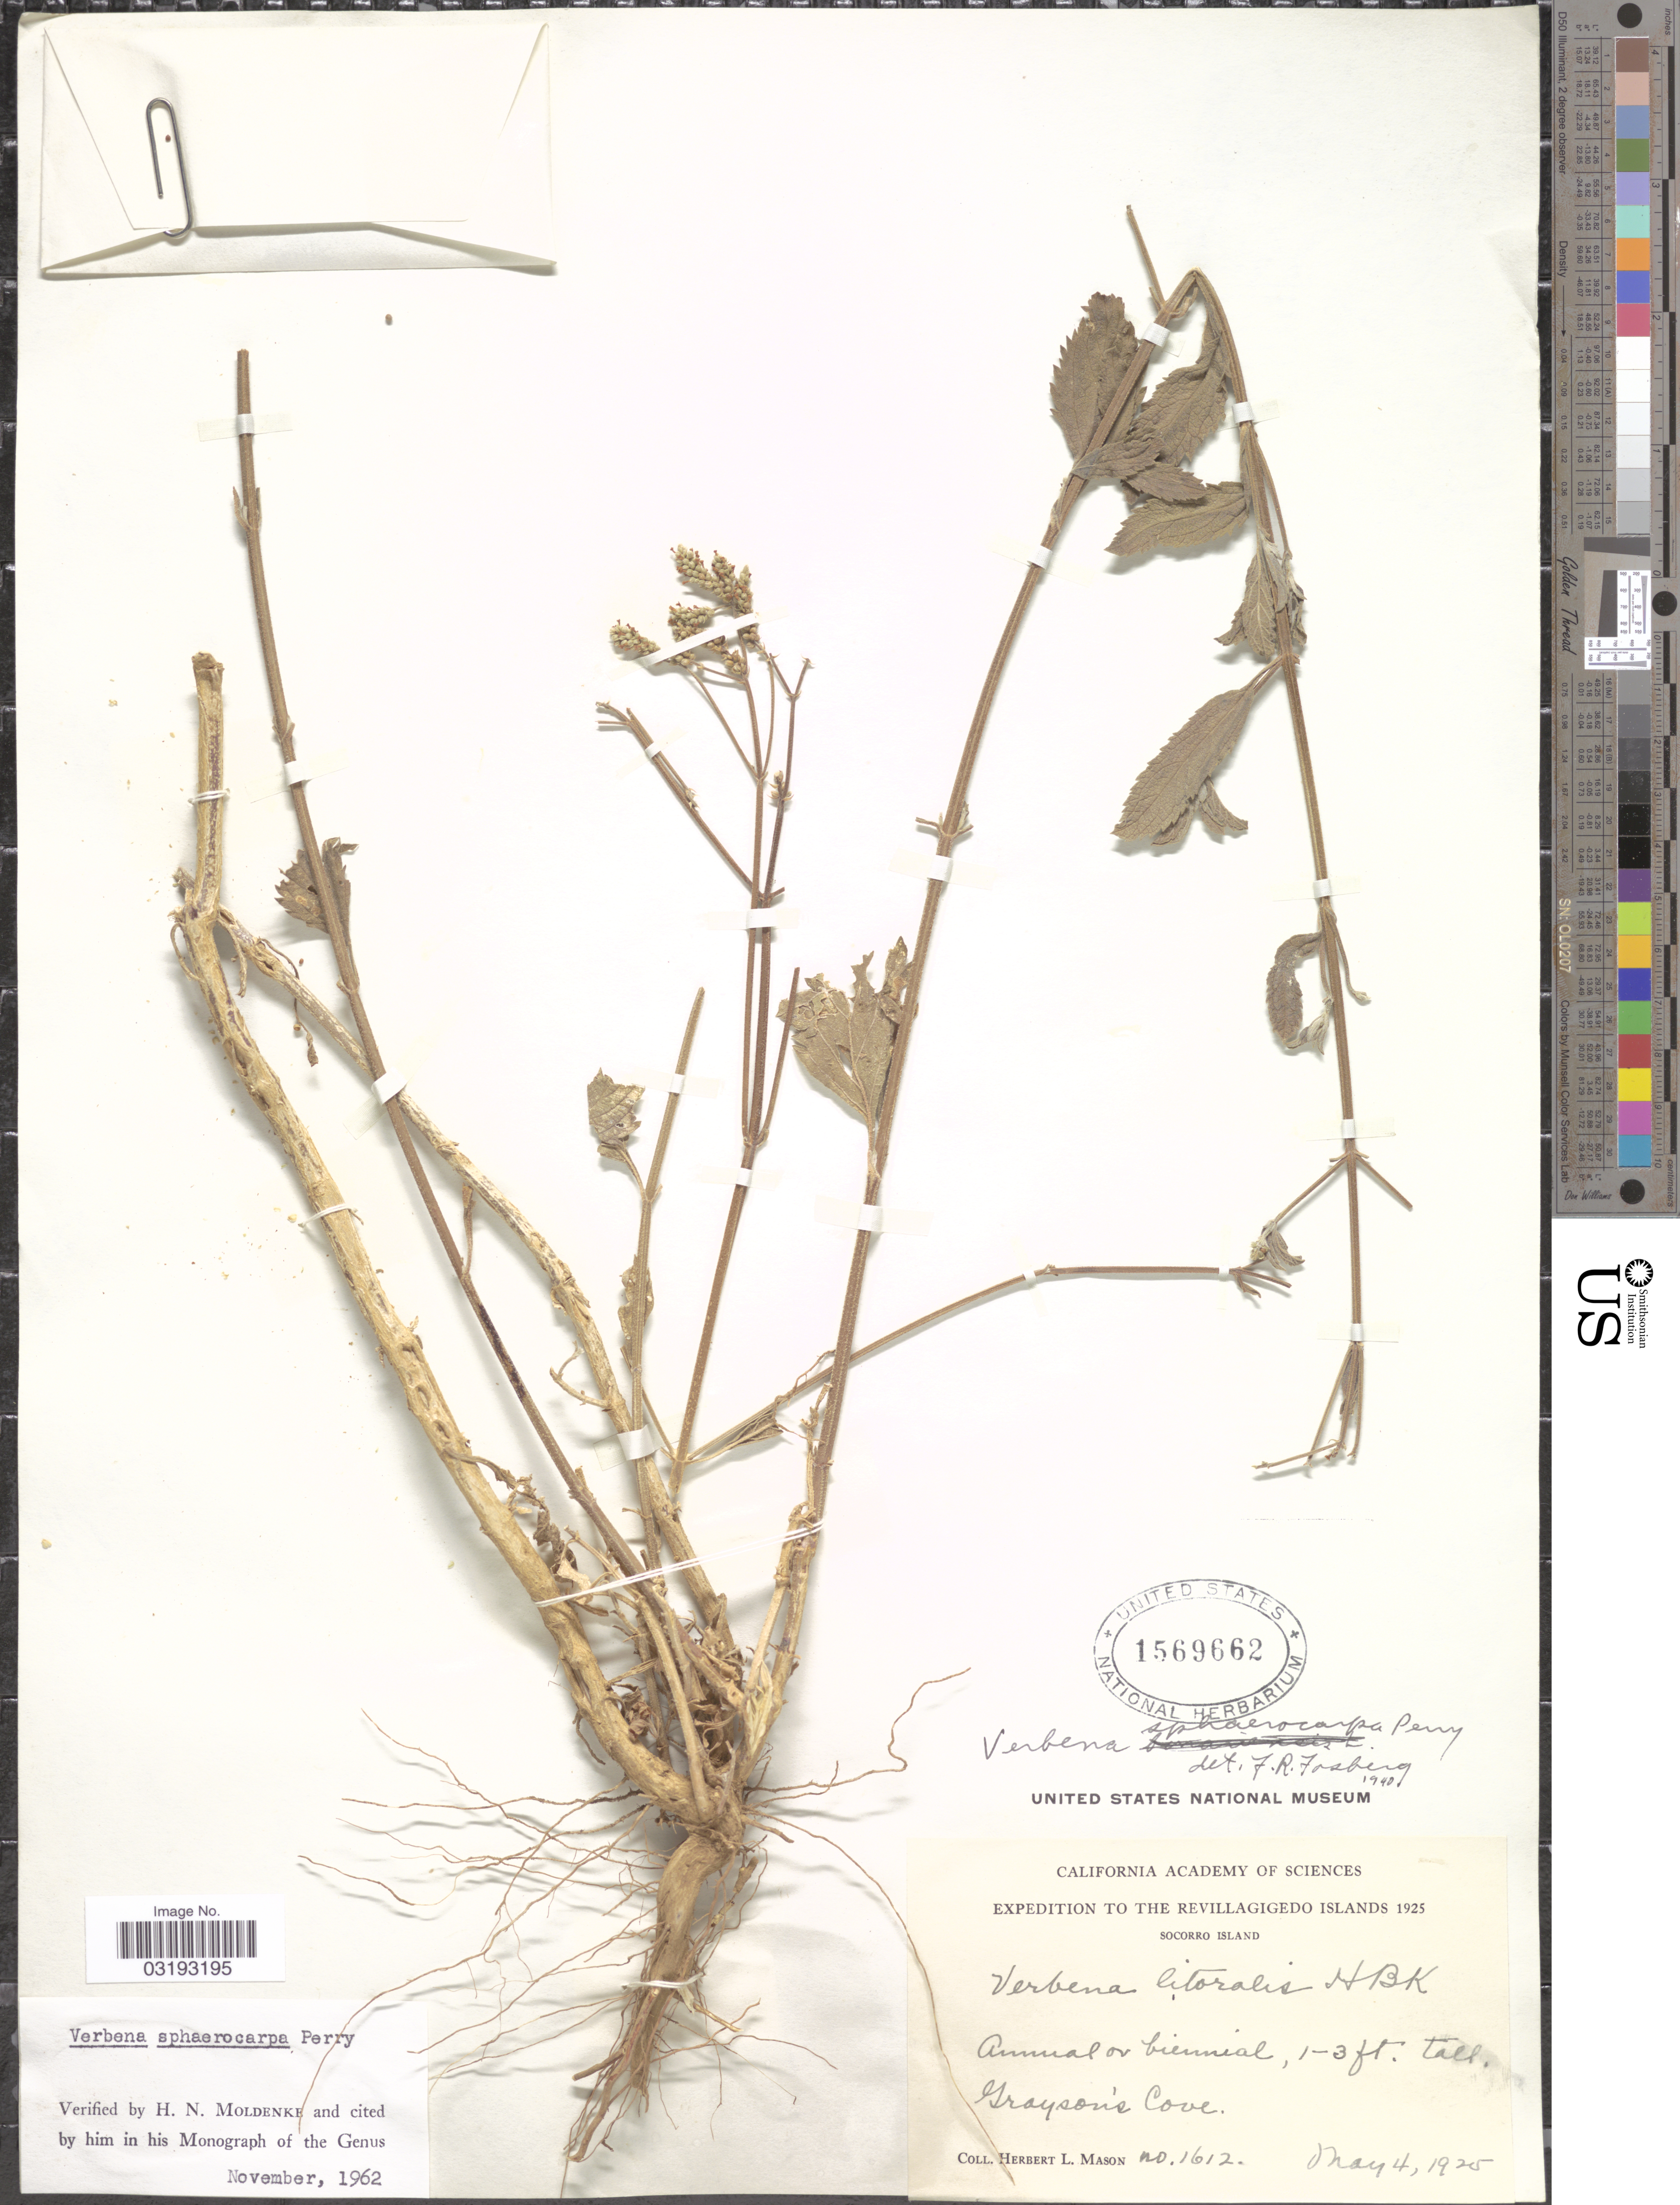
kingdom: Plantae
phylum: Tracheophyta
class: Magnoliopsida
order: Lamiales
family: Verbenaceae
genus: Verbena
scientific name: Verbena sphaerocarpa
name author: L.M. Perry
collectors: H. L. Mason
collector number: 1612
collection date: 1925-05-04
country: Mexico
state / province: Colima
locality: The Revillagigedo Islands. Socorro Island. Grayson's Cove.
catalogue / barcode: US 1569662